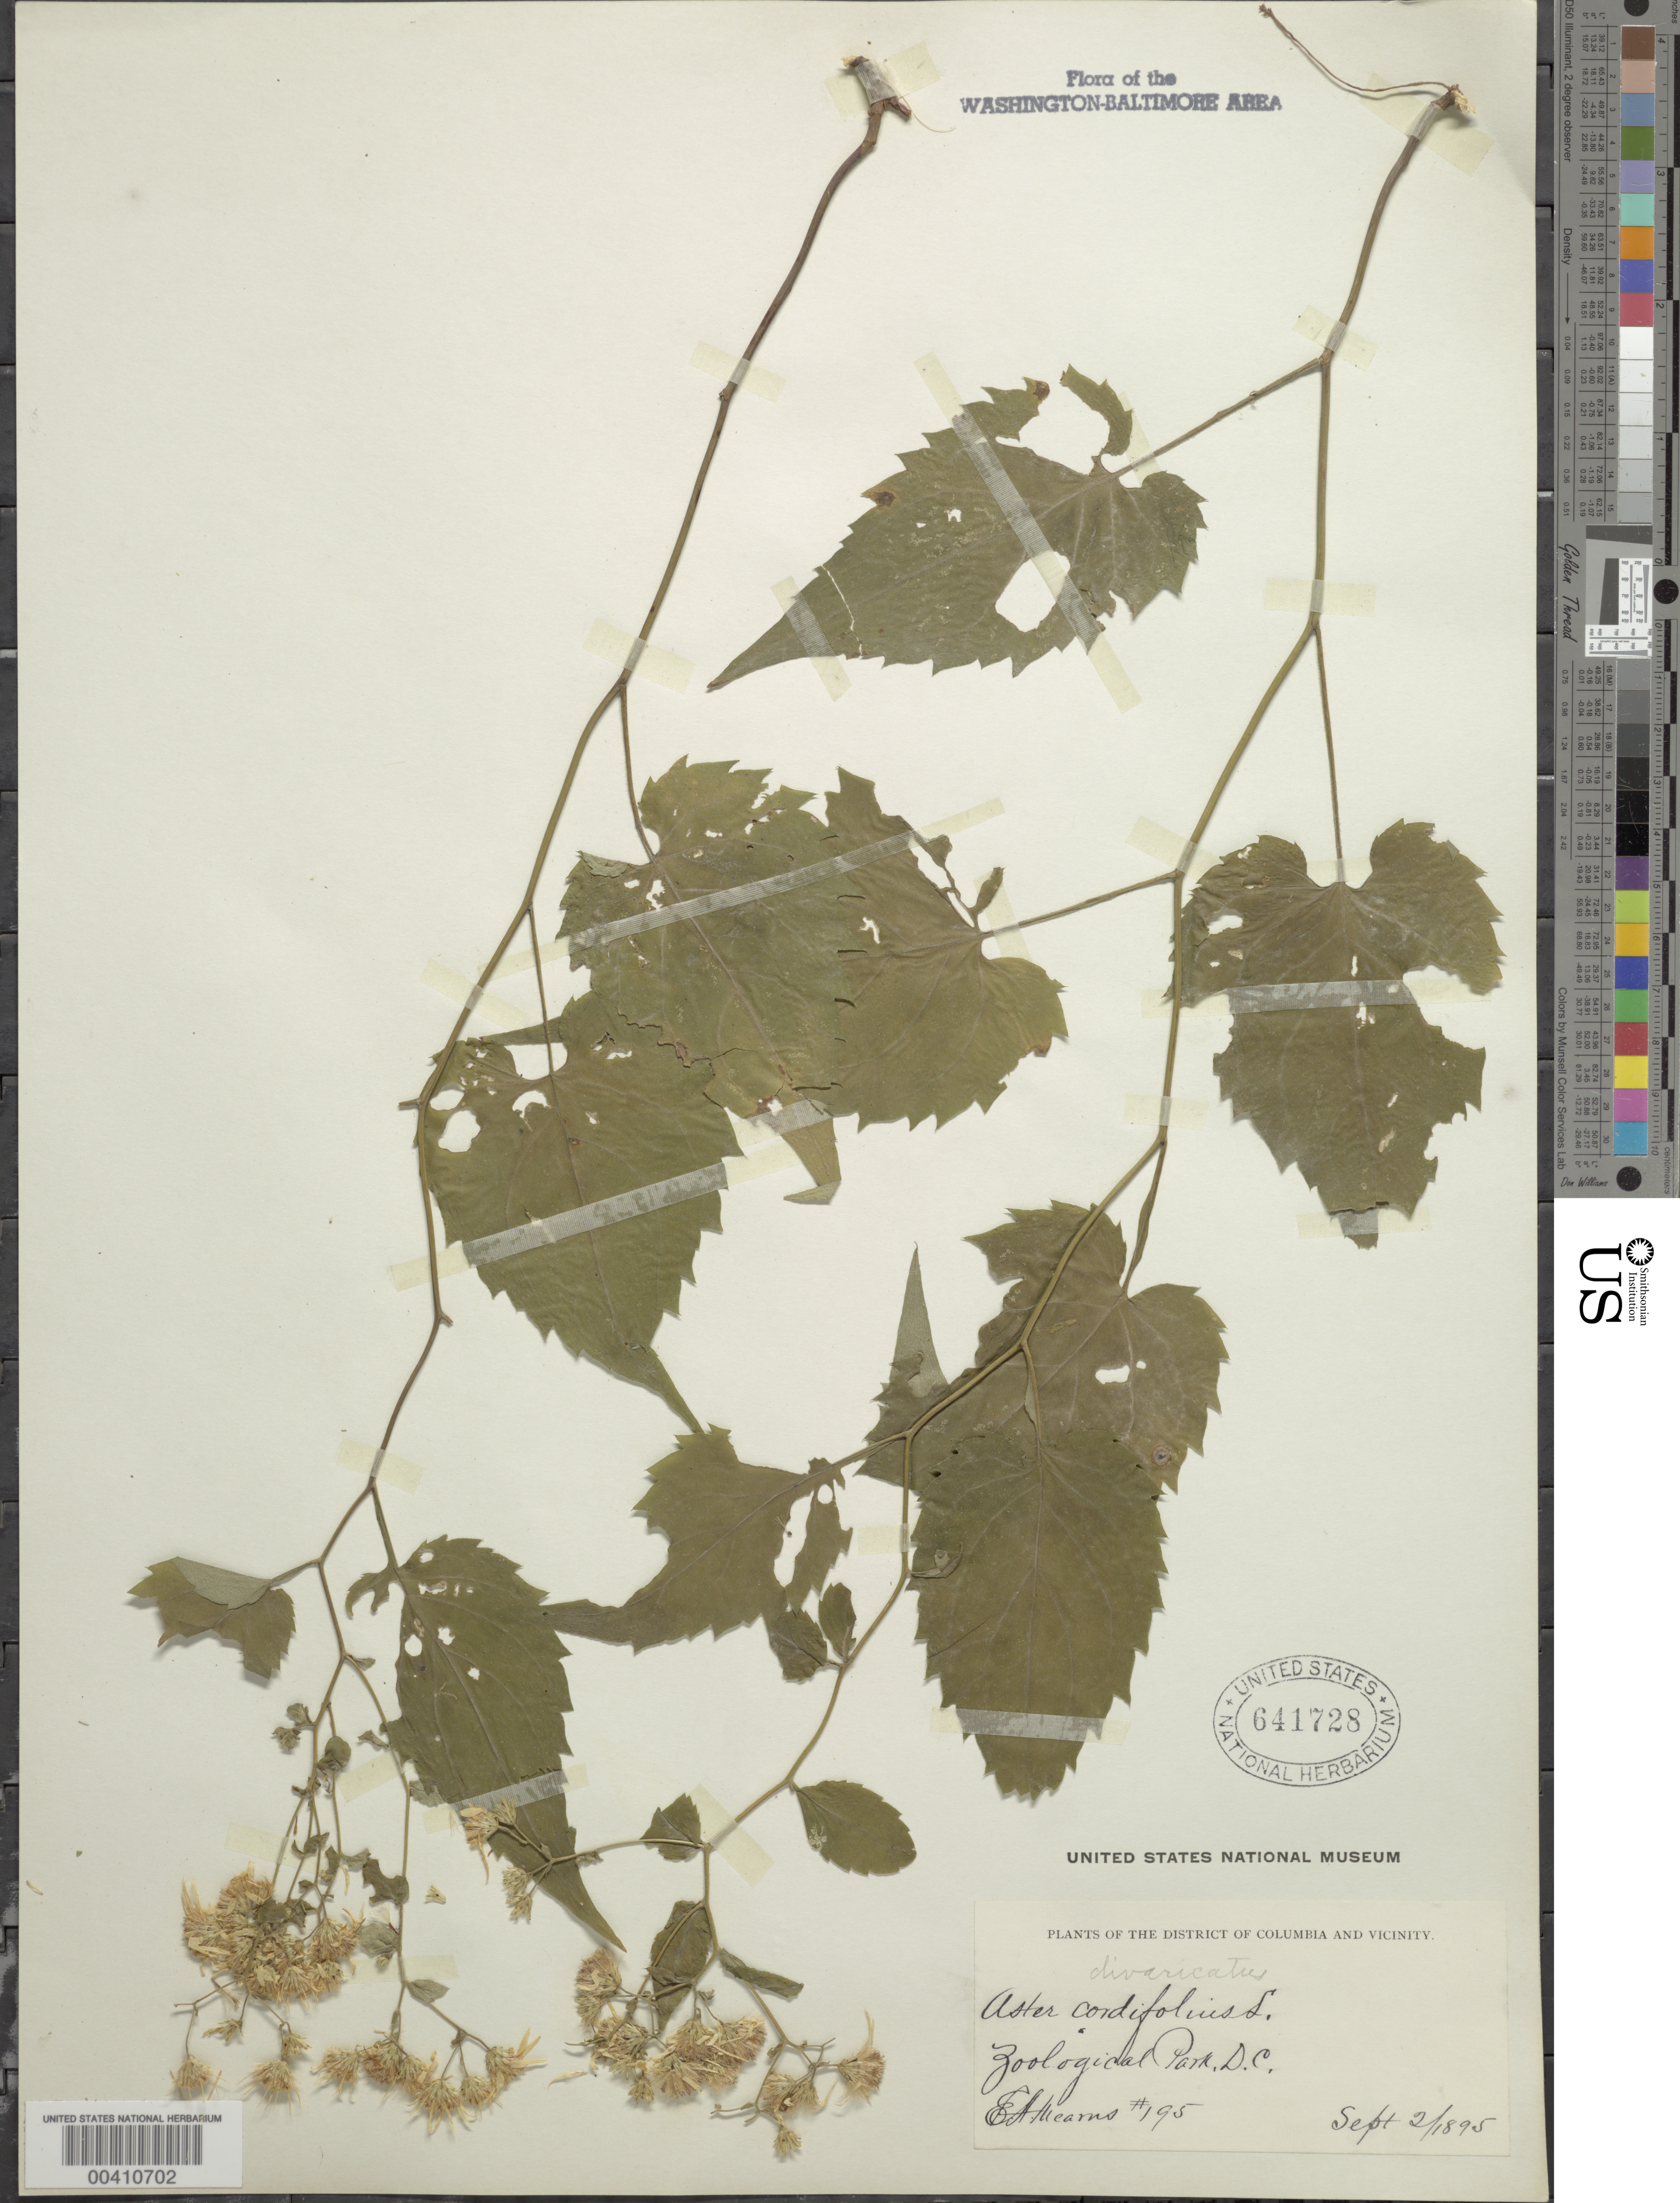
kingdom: Plantae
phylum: Tracheophyta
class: Magnoliopsida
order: Asterales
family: Asteraceae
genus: Eurybia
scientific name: Eurybia divaricata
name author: (L.) G.L. Nesom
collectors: E. A. Mearns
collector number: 195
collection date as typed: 02 Sep 1895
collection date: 1895-09-02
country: United States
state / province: District of Columbia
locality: Zoological Park Rock Creek Park & vicinity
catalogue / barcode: US 641728